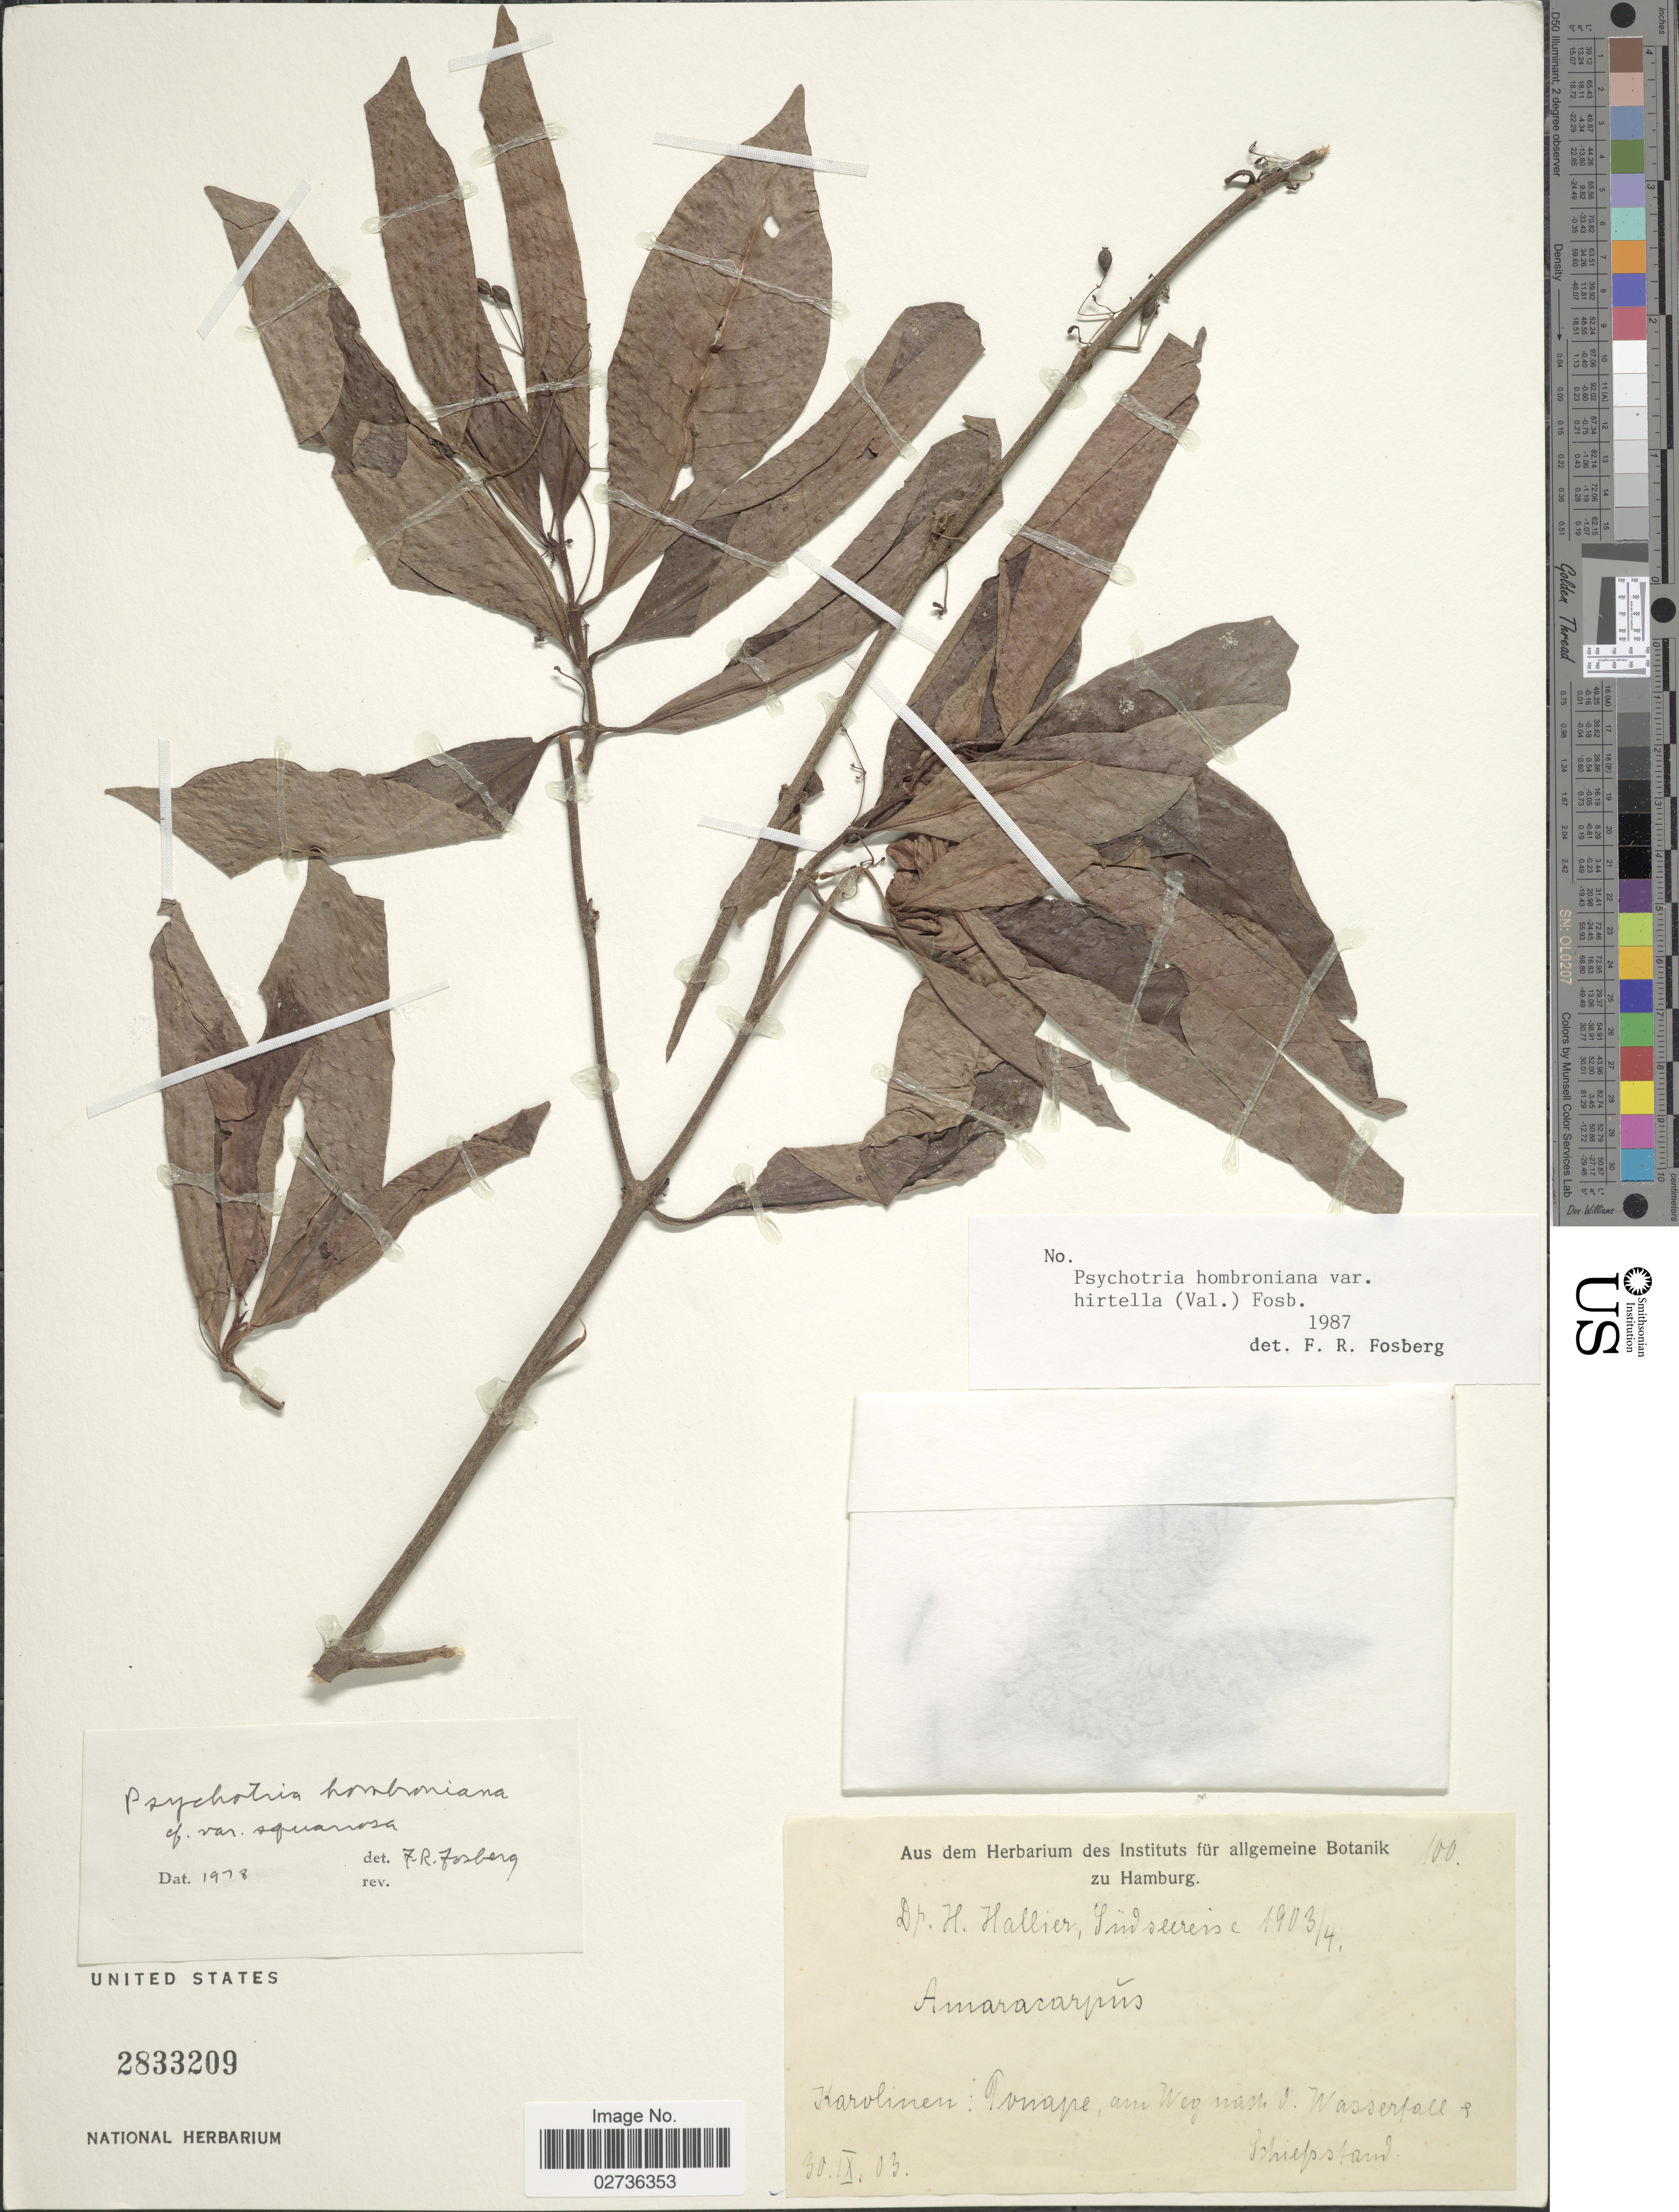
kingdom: Plantae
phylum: Tracheophyta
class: Magnoliopsida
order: Gentianales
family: Rubiaceae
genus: Psychotria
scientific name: Psychotria hombroniana var. hirtella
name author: (Valeton) Fosberg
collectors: H. G. Hallier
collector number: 100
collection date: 1903-09-30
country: Micronesia, Federated States of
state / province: Pohnpei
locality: Sudsurise. [interpreted] Amaracarpus. Karolinen: Ponape, am Weg nach d. Wasserfal & Schiepstand.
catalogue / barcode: US 2833209